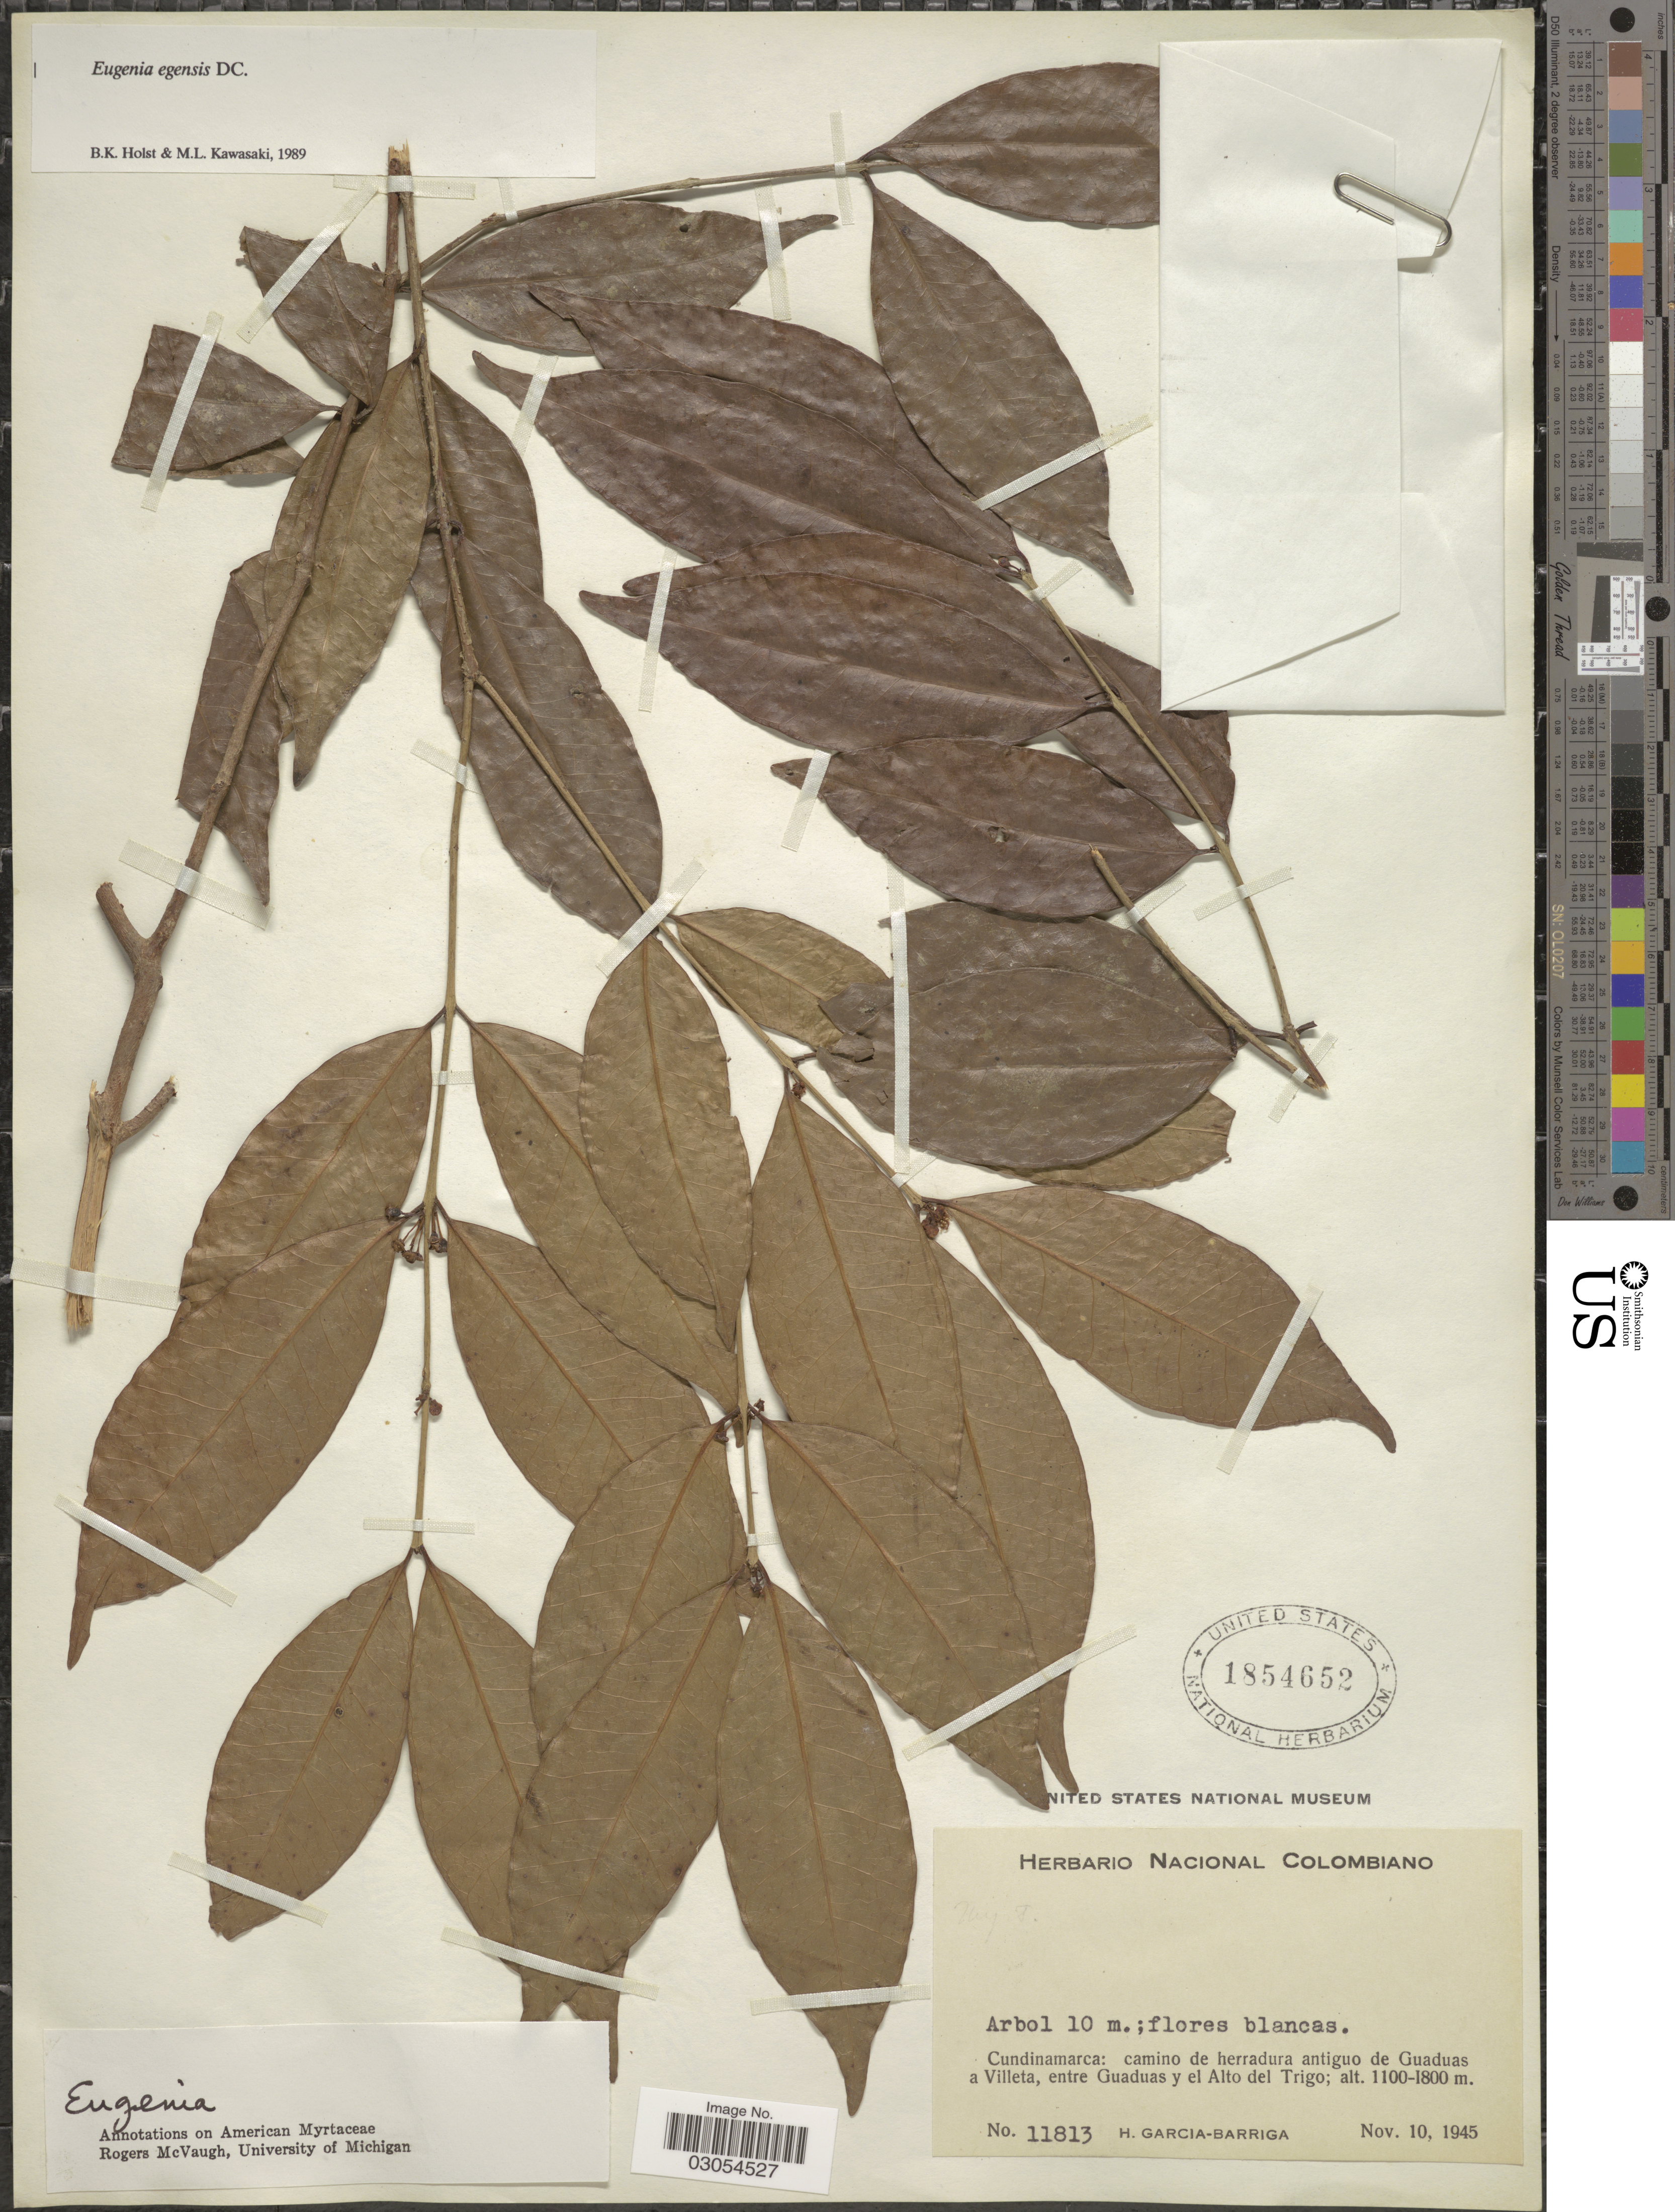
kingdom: Plantae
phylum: Tracheophyta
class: Magnoliopsida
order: Myrtales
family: Myrtaceae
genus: Eugenia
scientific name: Eugenia egensis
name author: DC.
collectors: H. García Barriga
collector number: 11813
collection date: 1945-11-10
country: Colombia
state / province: Cundinamarca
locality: Camino de herradura antiguo de Guaduas a Villeta, entre Guaduas y el Alto del Trigo.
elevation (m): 1100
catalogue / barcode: US 1854652